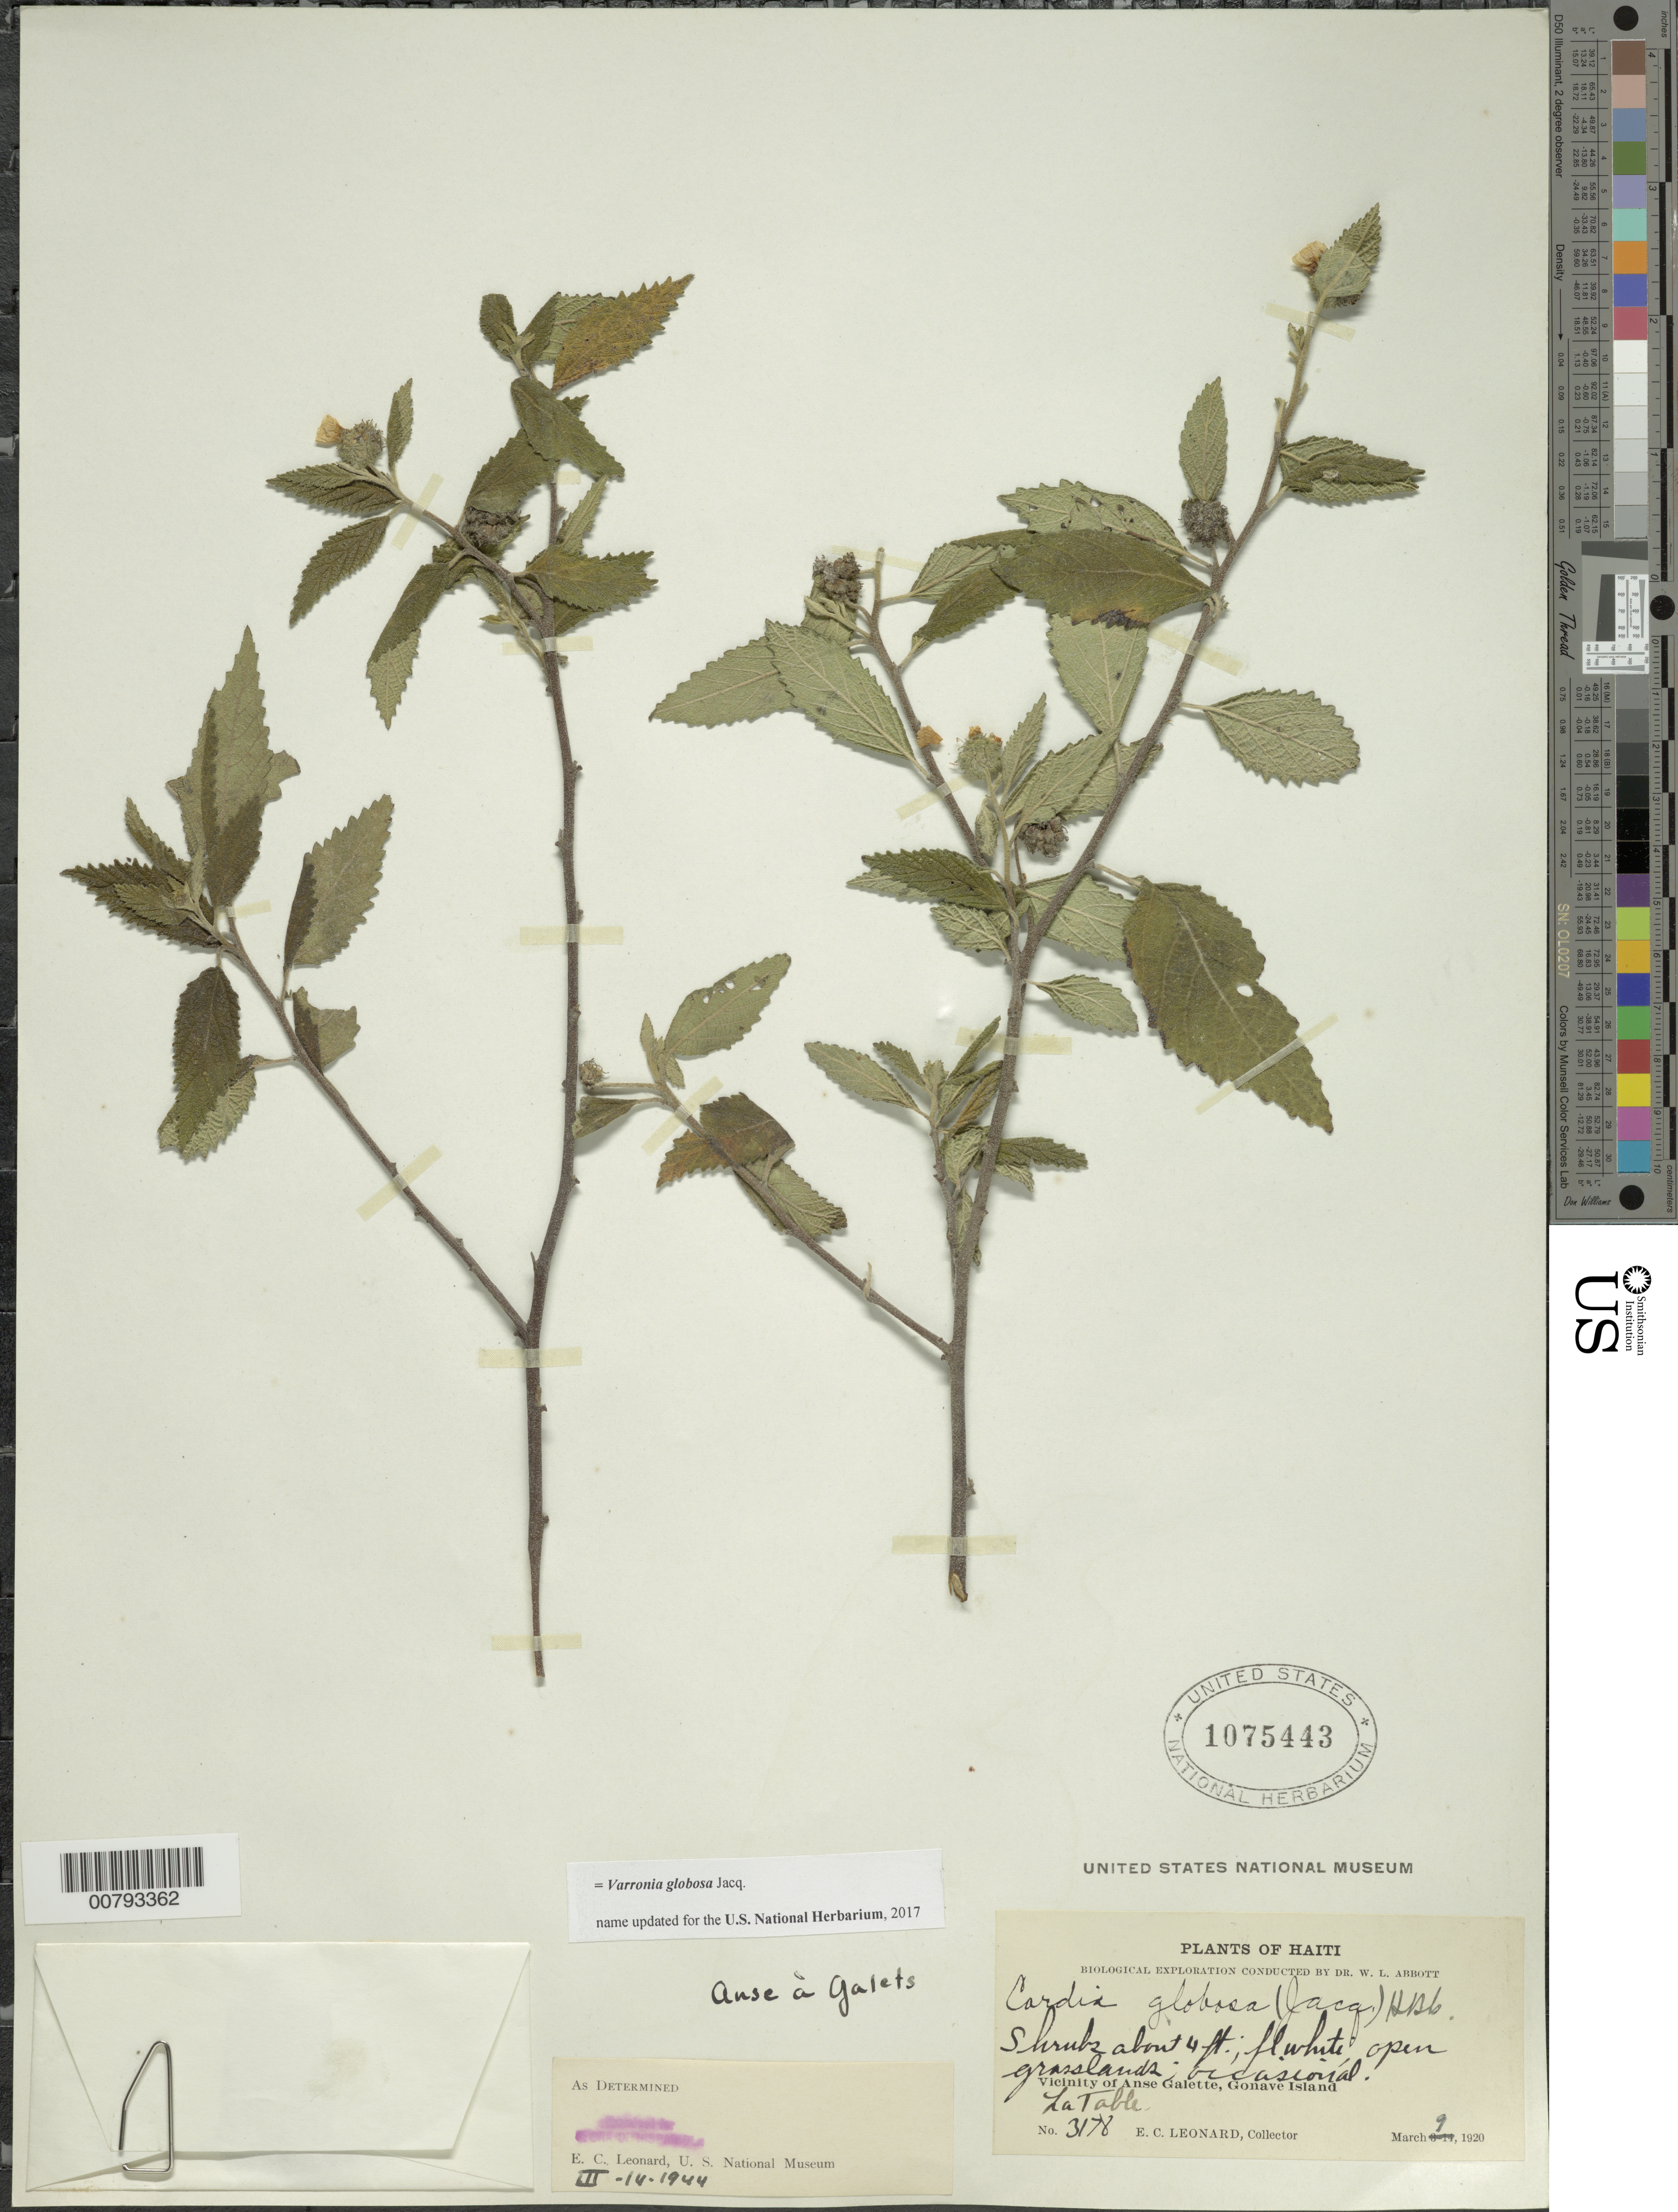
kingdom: Plantae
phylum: Tracheophyta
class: Magnoliopsida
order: Boraginales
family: Cordiaceae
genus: Varronia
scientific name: Varronia globosa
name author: Jacq.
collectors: E. C. Leonard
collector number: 3178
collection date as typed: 09 Mar 1920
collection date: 1920-03-09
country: Haiti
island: Hispaniola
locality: Gonave Island, vicinity of Anse Galette, La Table.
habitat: Open grasslands.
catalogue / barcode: US 1075443